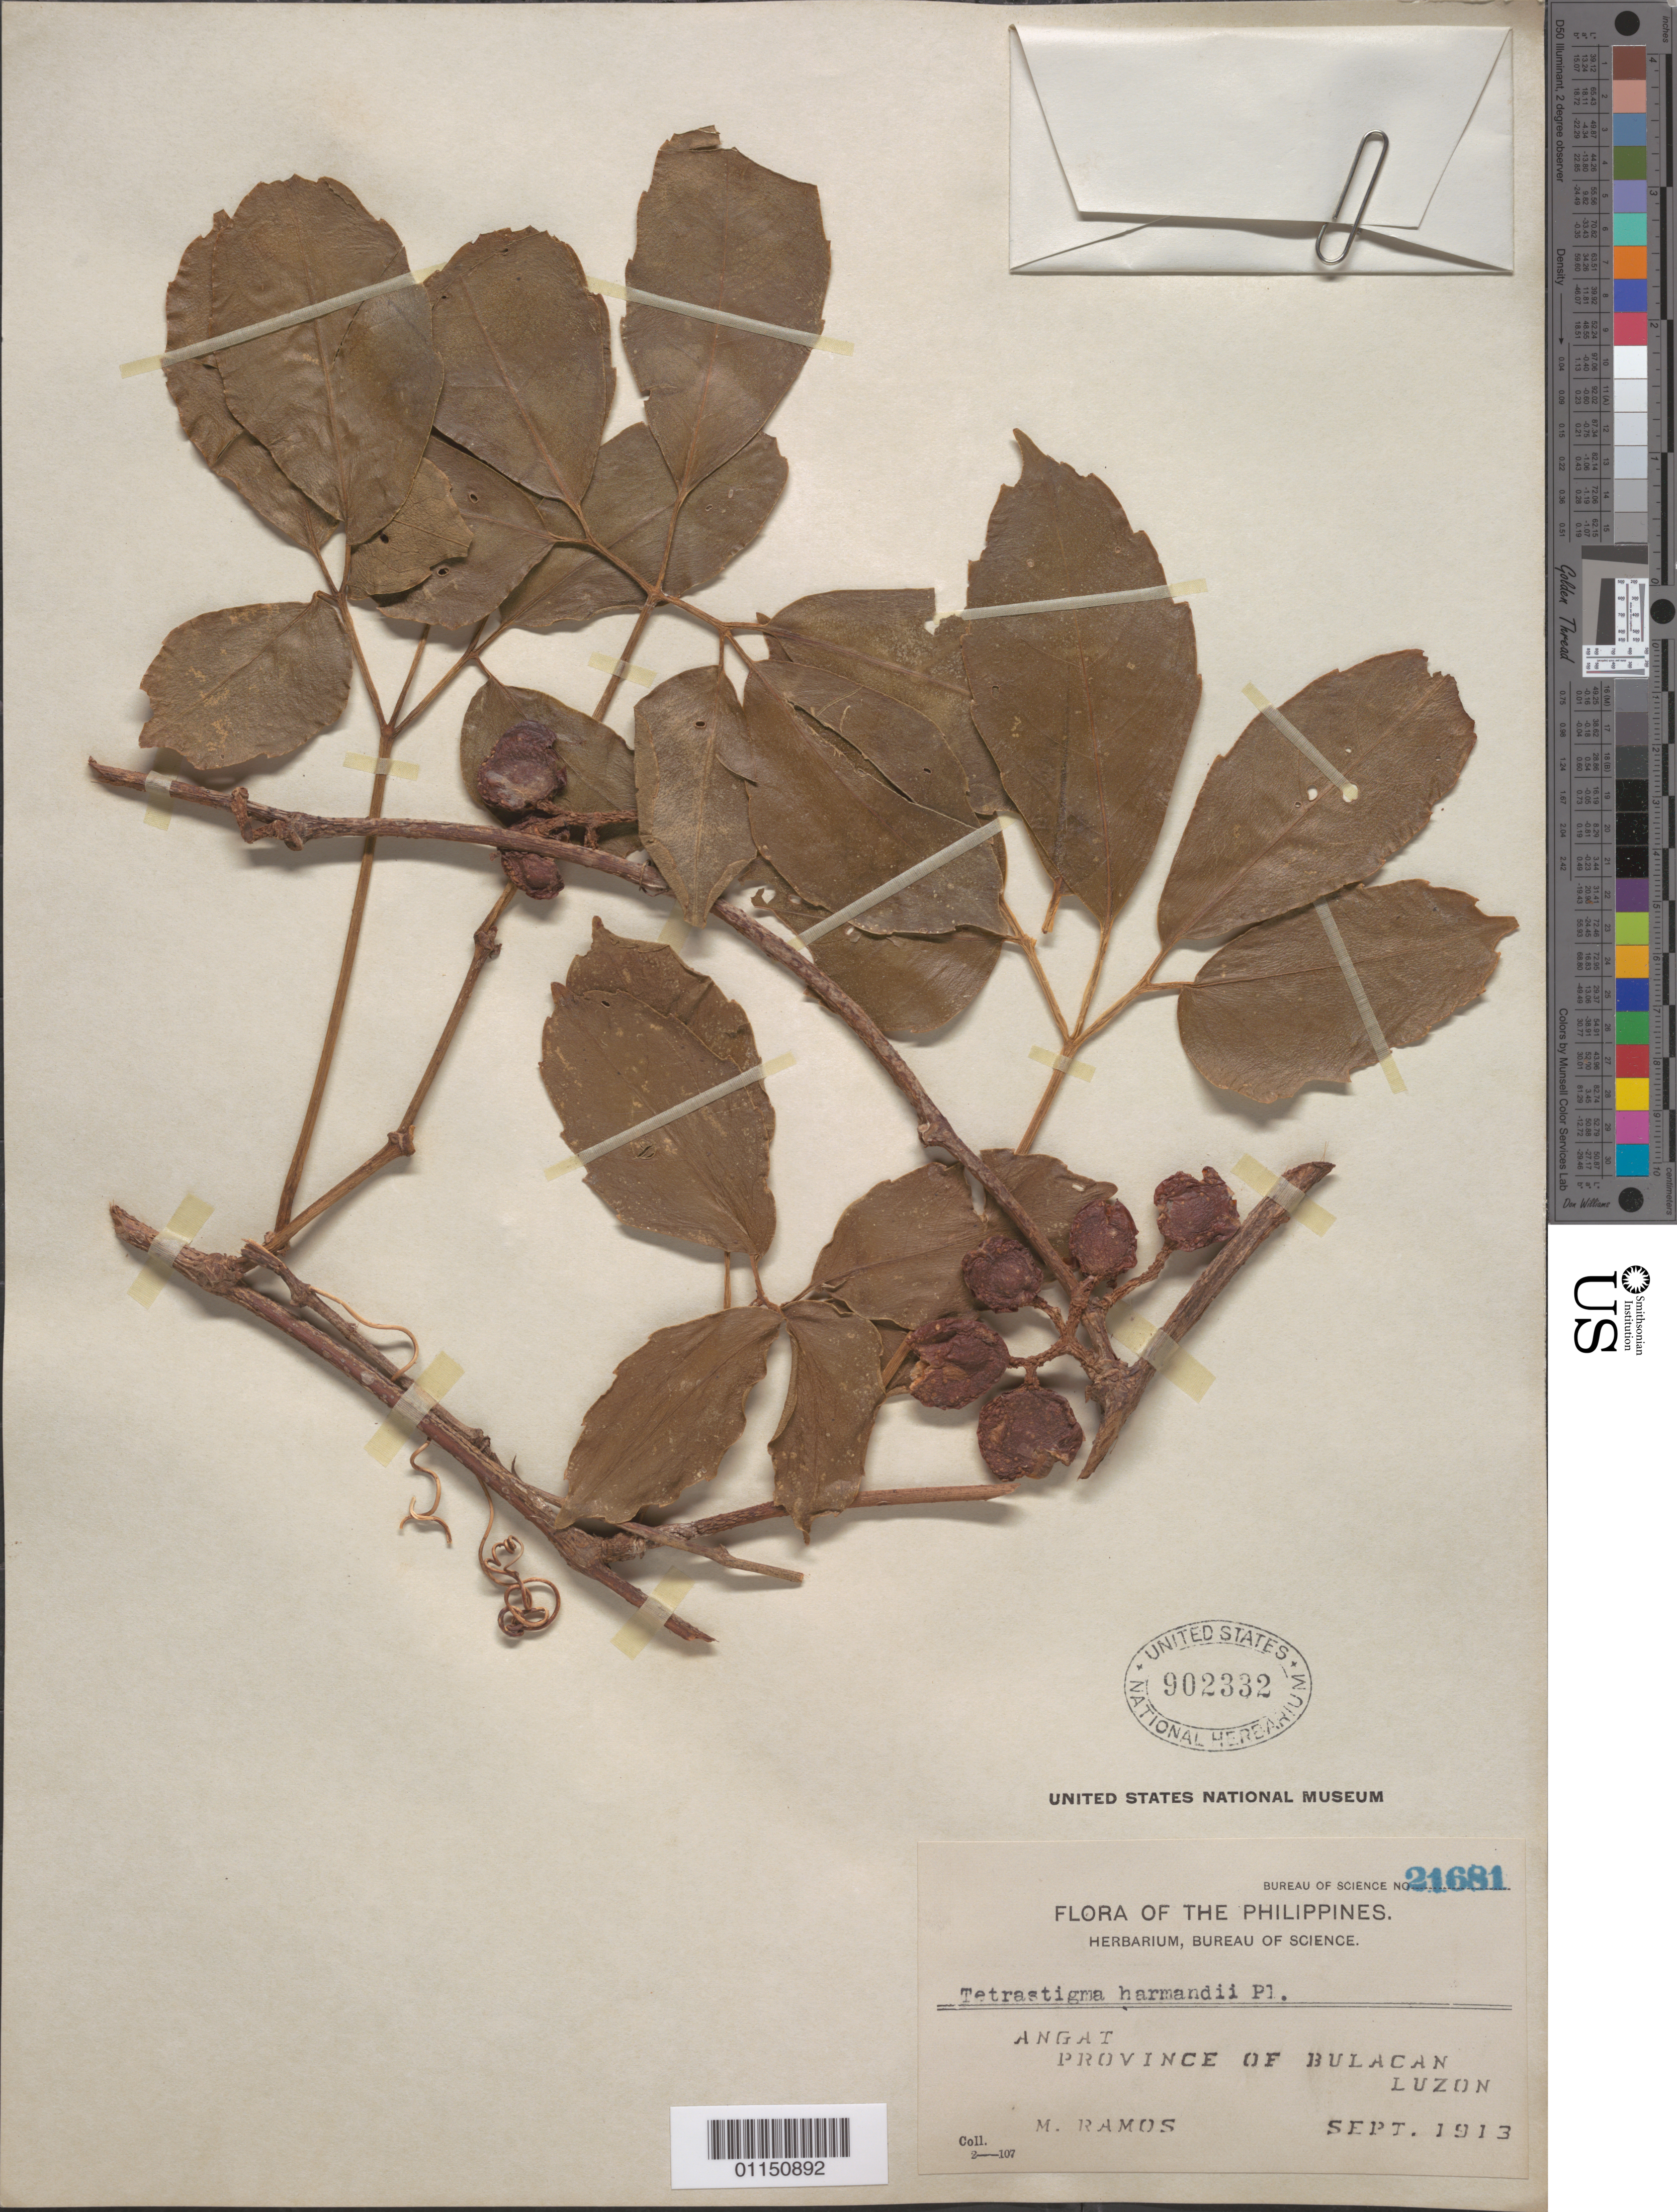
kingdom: Plantae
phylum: Tracheophyta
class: Magnoliopsida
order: Vitales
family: Vitaceae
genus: Tetrastigma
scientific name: Tetrastigma harmandii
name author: Planch.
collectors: M. Ramos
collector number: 21681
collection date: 1913-09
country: Philippines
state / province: Central Luzon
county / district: Bulacan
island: Luzon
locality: Angat. Luzon.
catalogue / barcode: US 902332